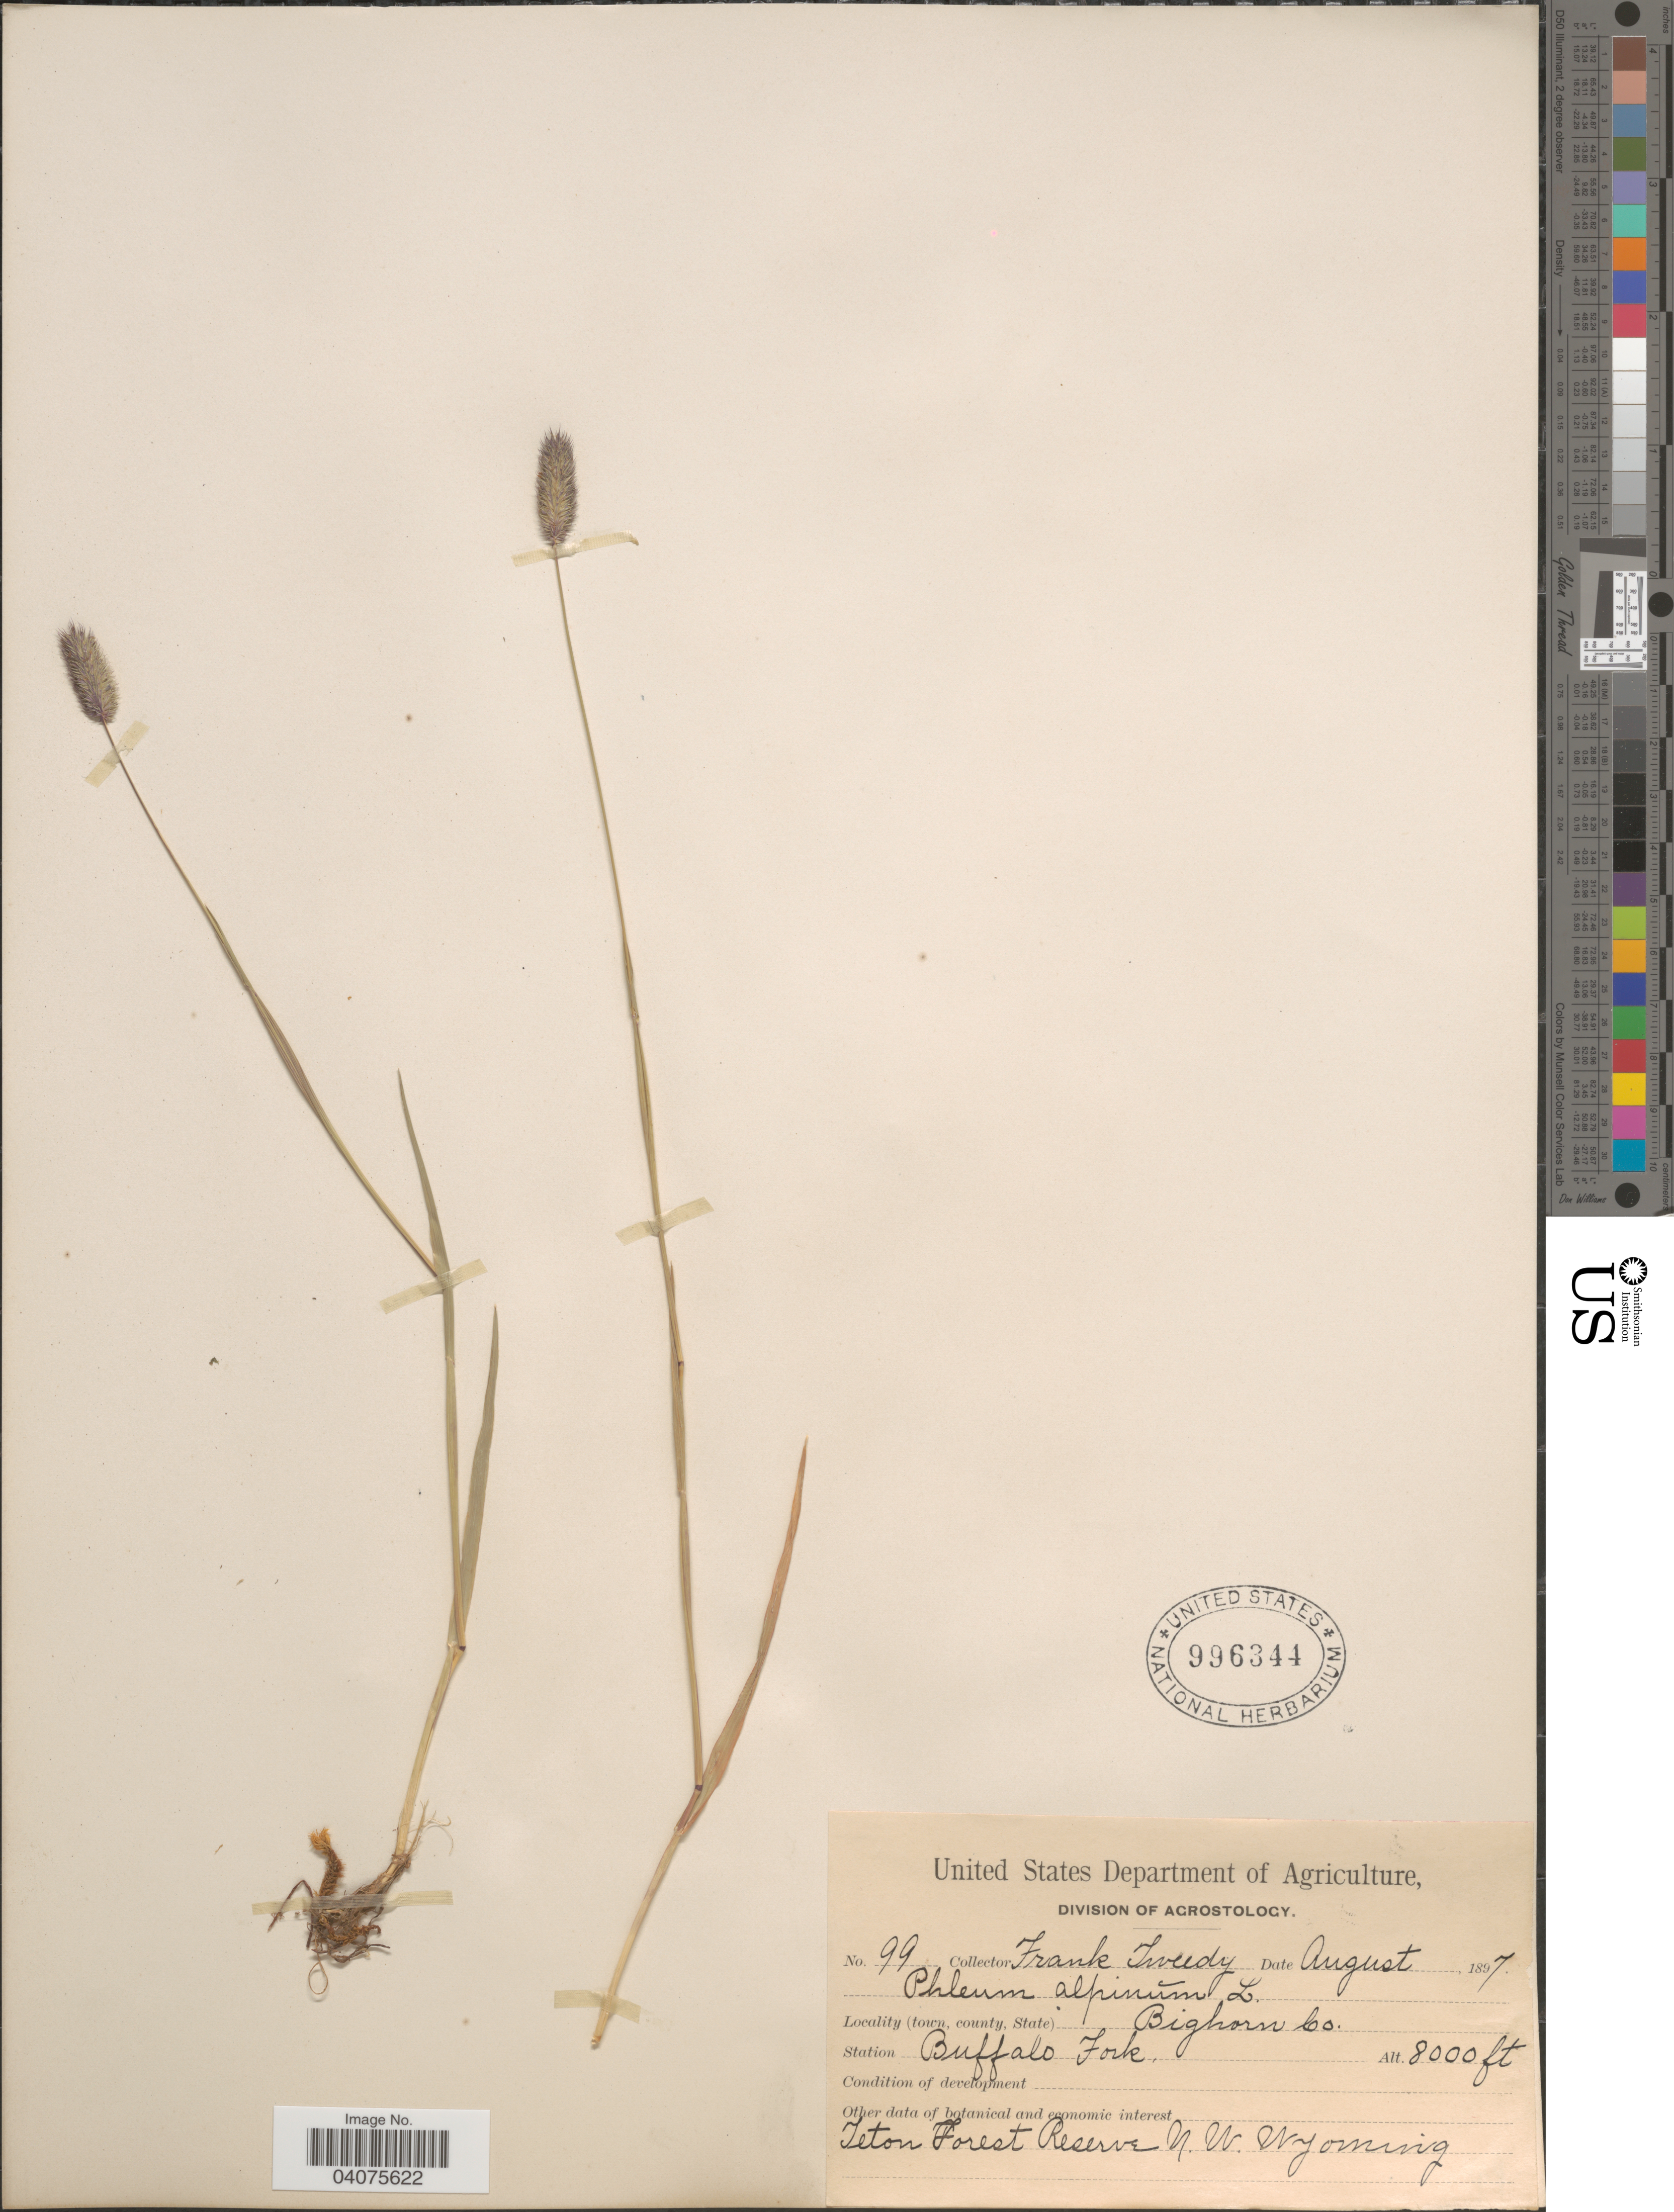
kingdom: Plantae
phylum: Tracheophyta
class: Liliopsida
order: Poales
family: Poaceae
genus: Phleum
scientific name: Phleum alpinum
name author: L.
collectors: F. Tweedy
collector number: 99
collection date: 1897-08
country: United States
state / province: Wyoming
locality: Bighorn Co. Buffalo Fork. Teton Forest Reserve N.W. Wyoming.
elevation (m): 2438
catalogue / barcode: US 996344